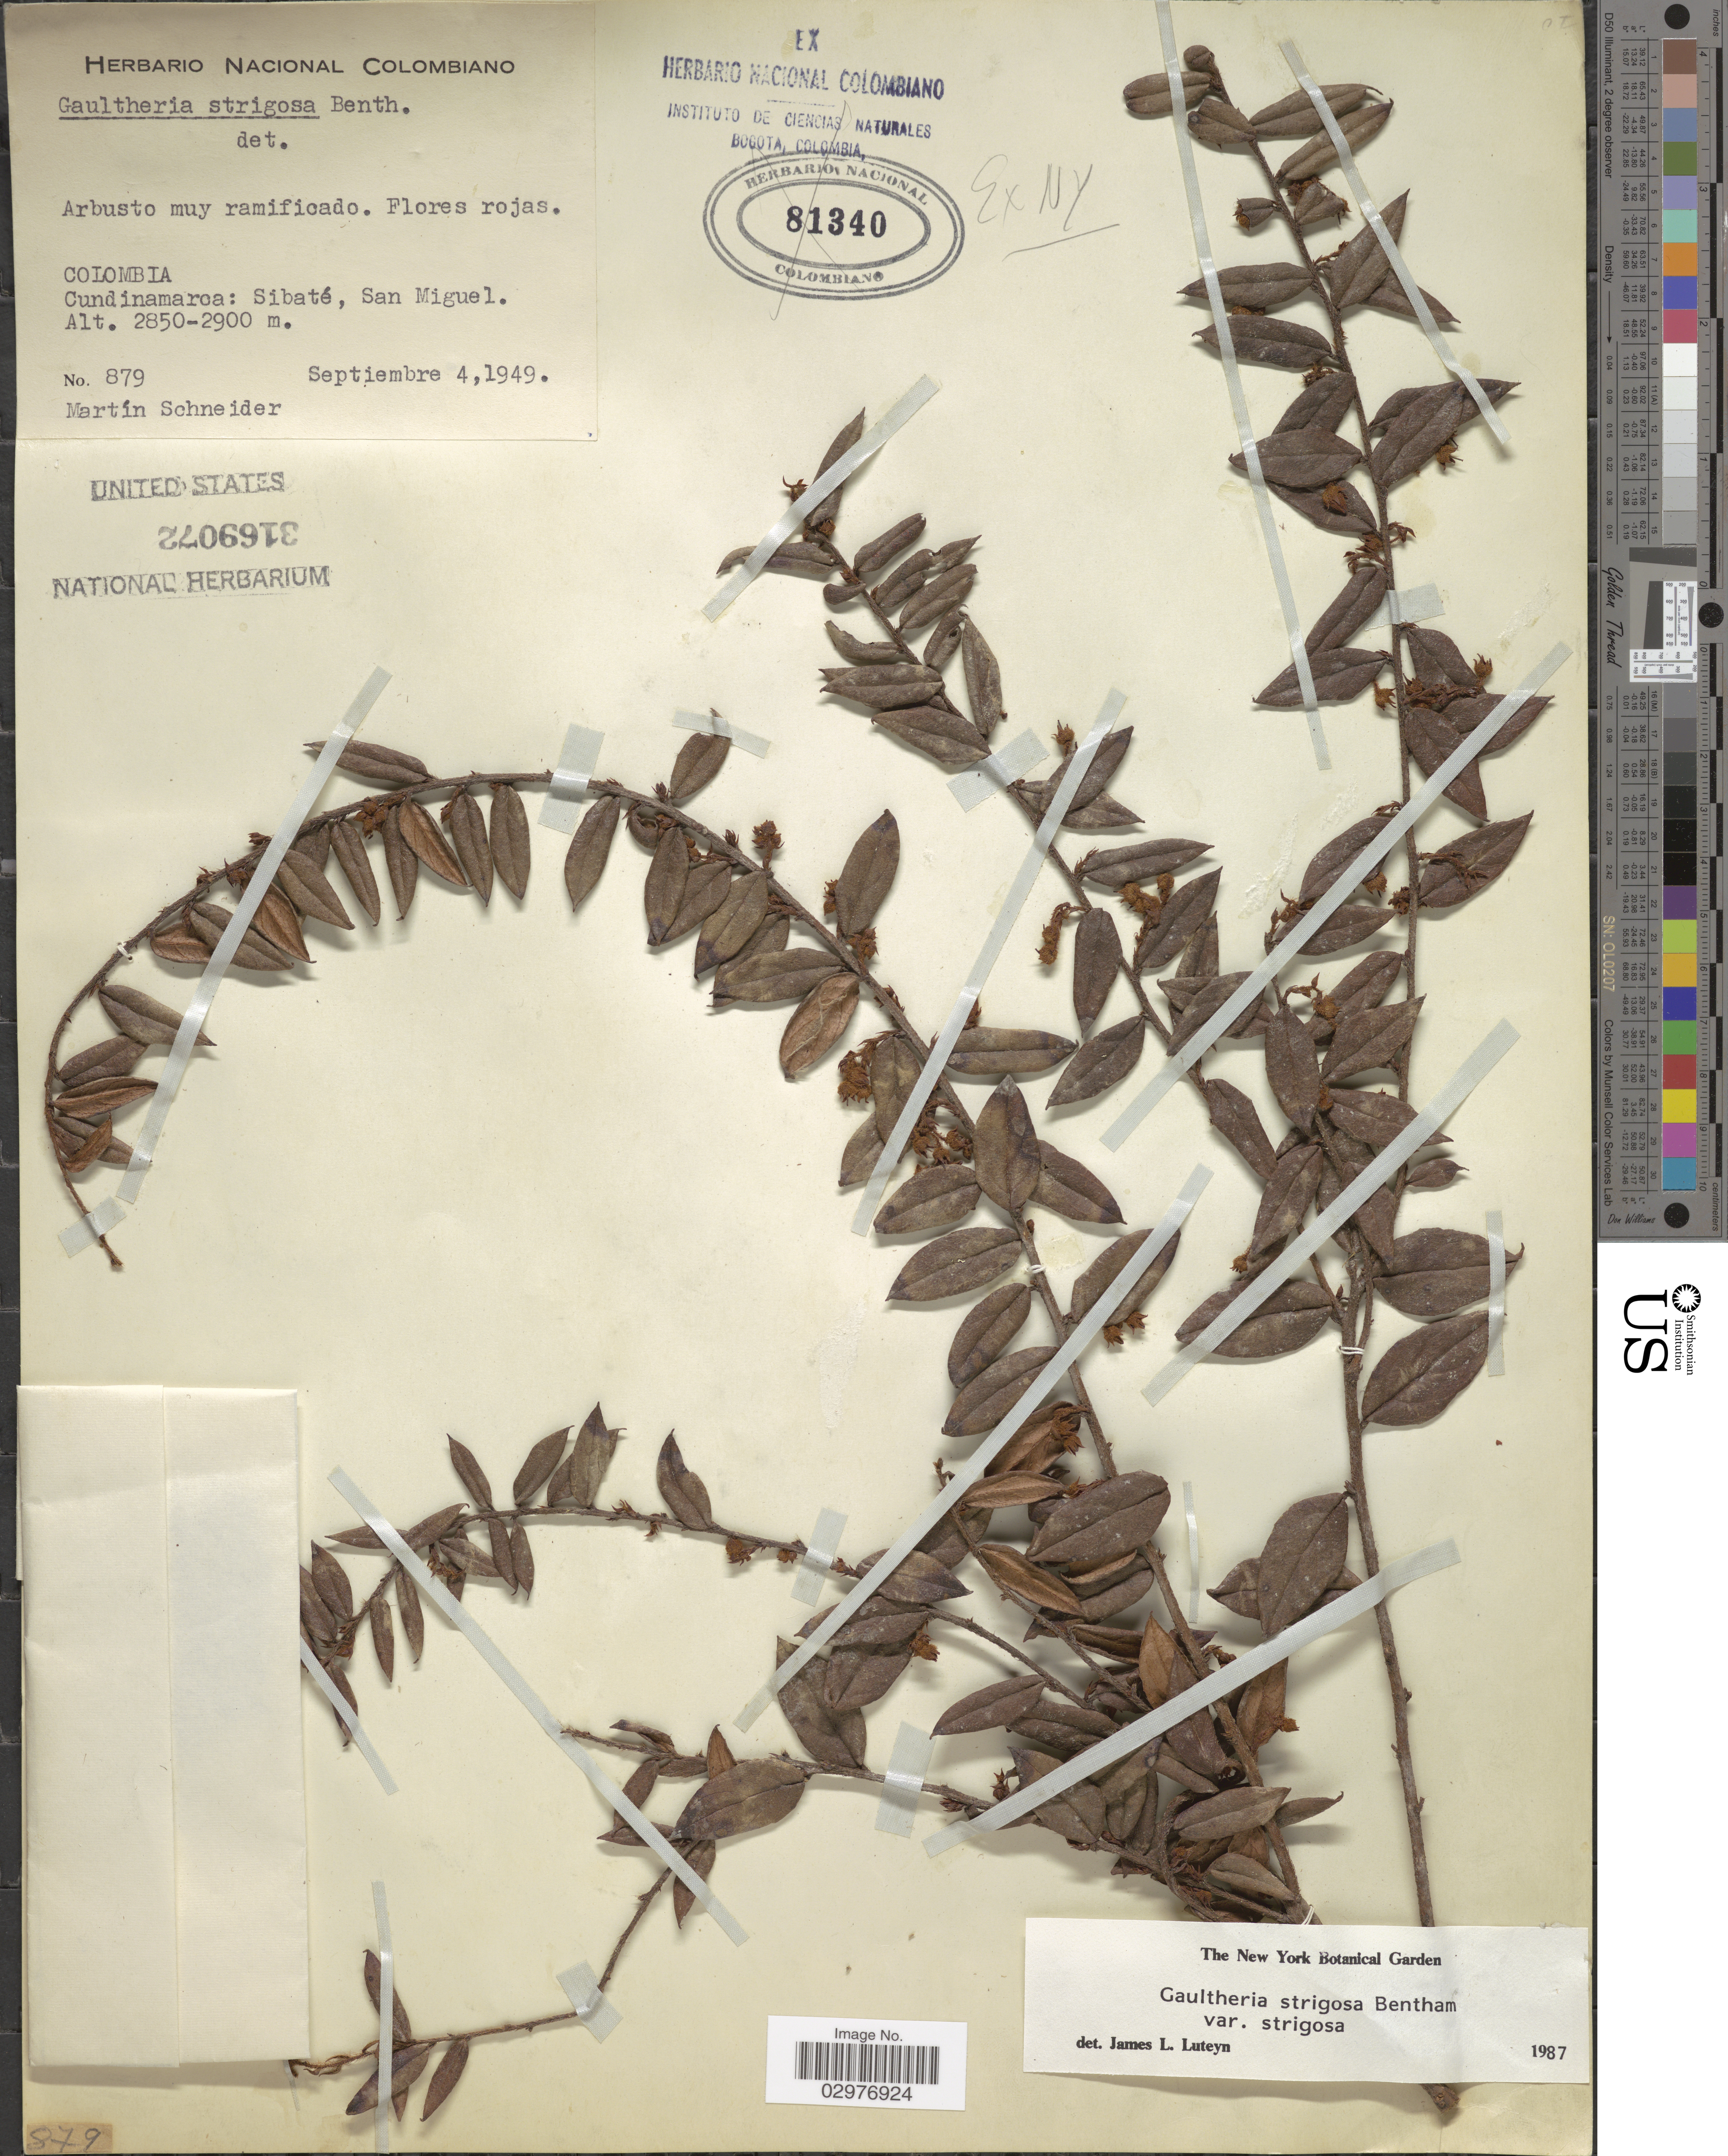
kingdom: Plantae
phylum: Tracheophyta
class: Magnoliopsida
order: Ericales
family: Ericaceae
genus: Gaultheria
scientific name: Gaultheria strigosa var. strigosa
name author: Benth.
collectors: M. Schneider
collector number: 879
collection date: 1949-09-04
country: Colombia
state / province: Cundinamarca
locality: Sibaté, San Miguel.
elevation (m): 2850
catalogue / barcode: US 3169072